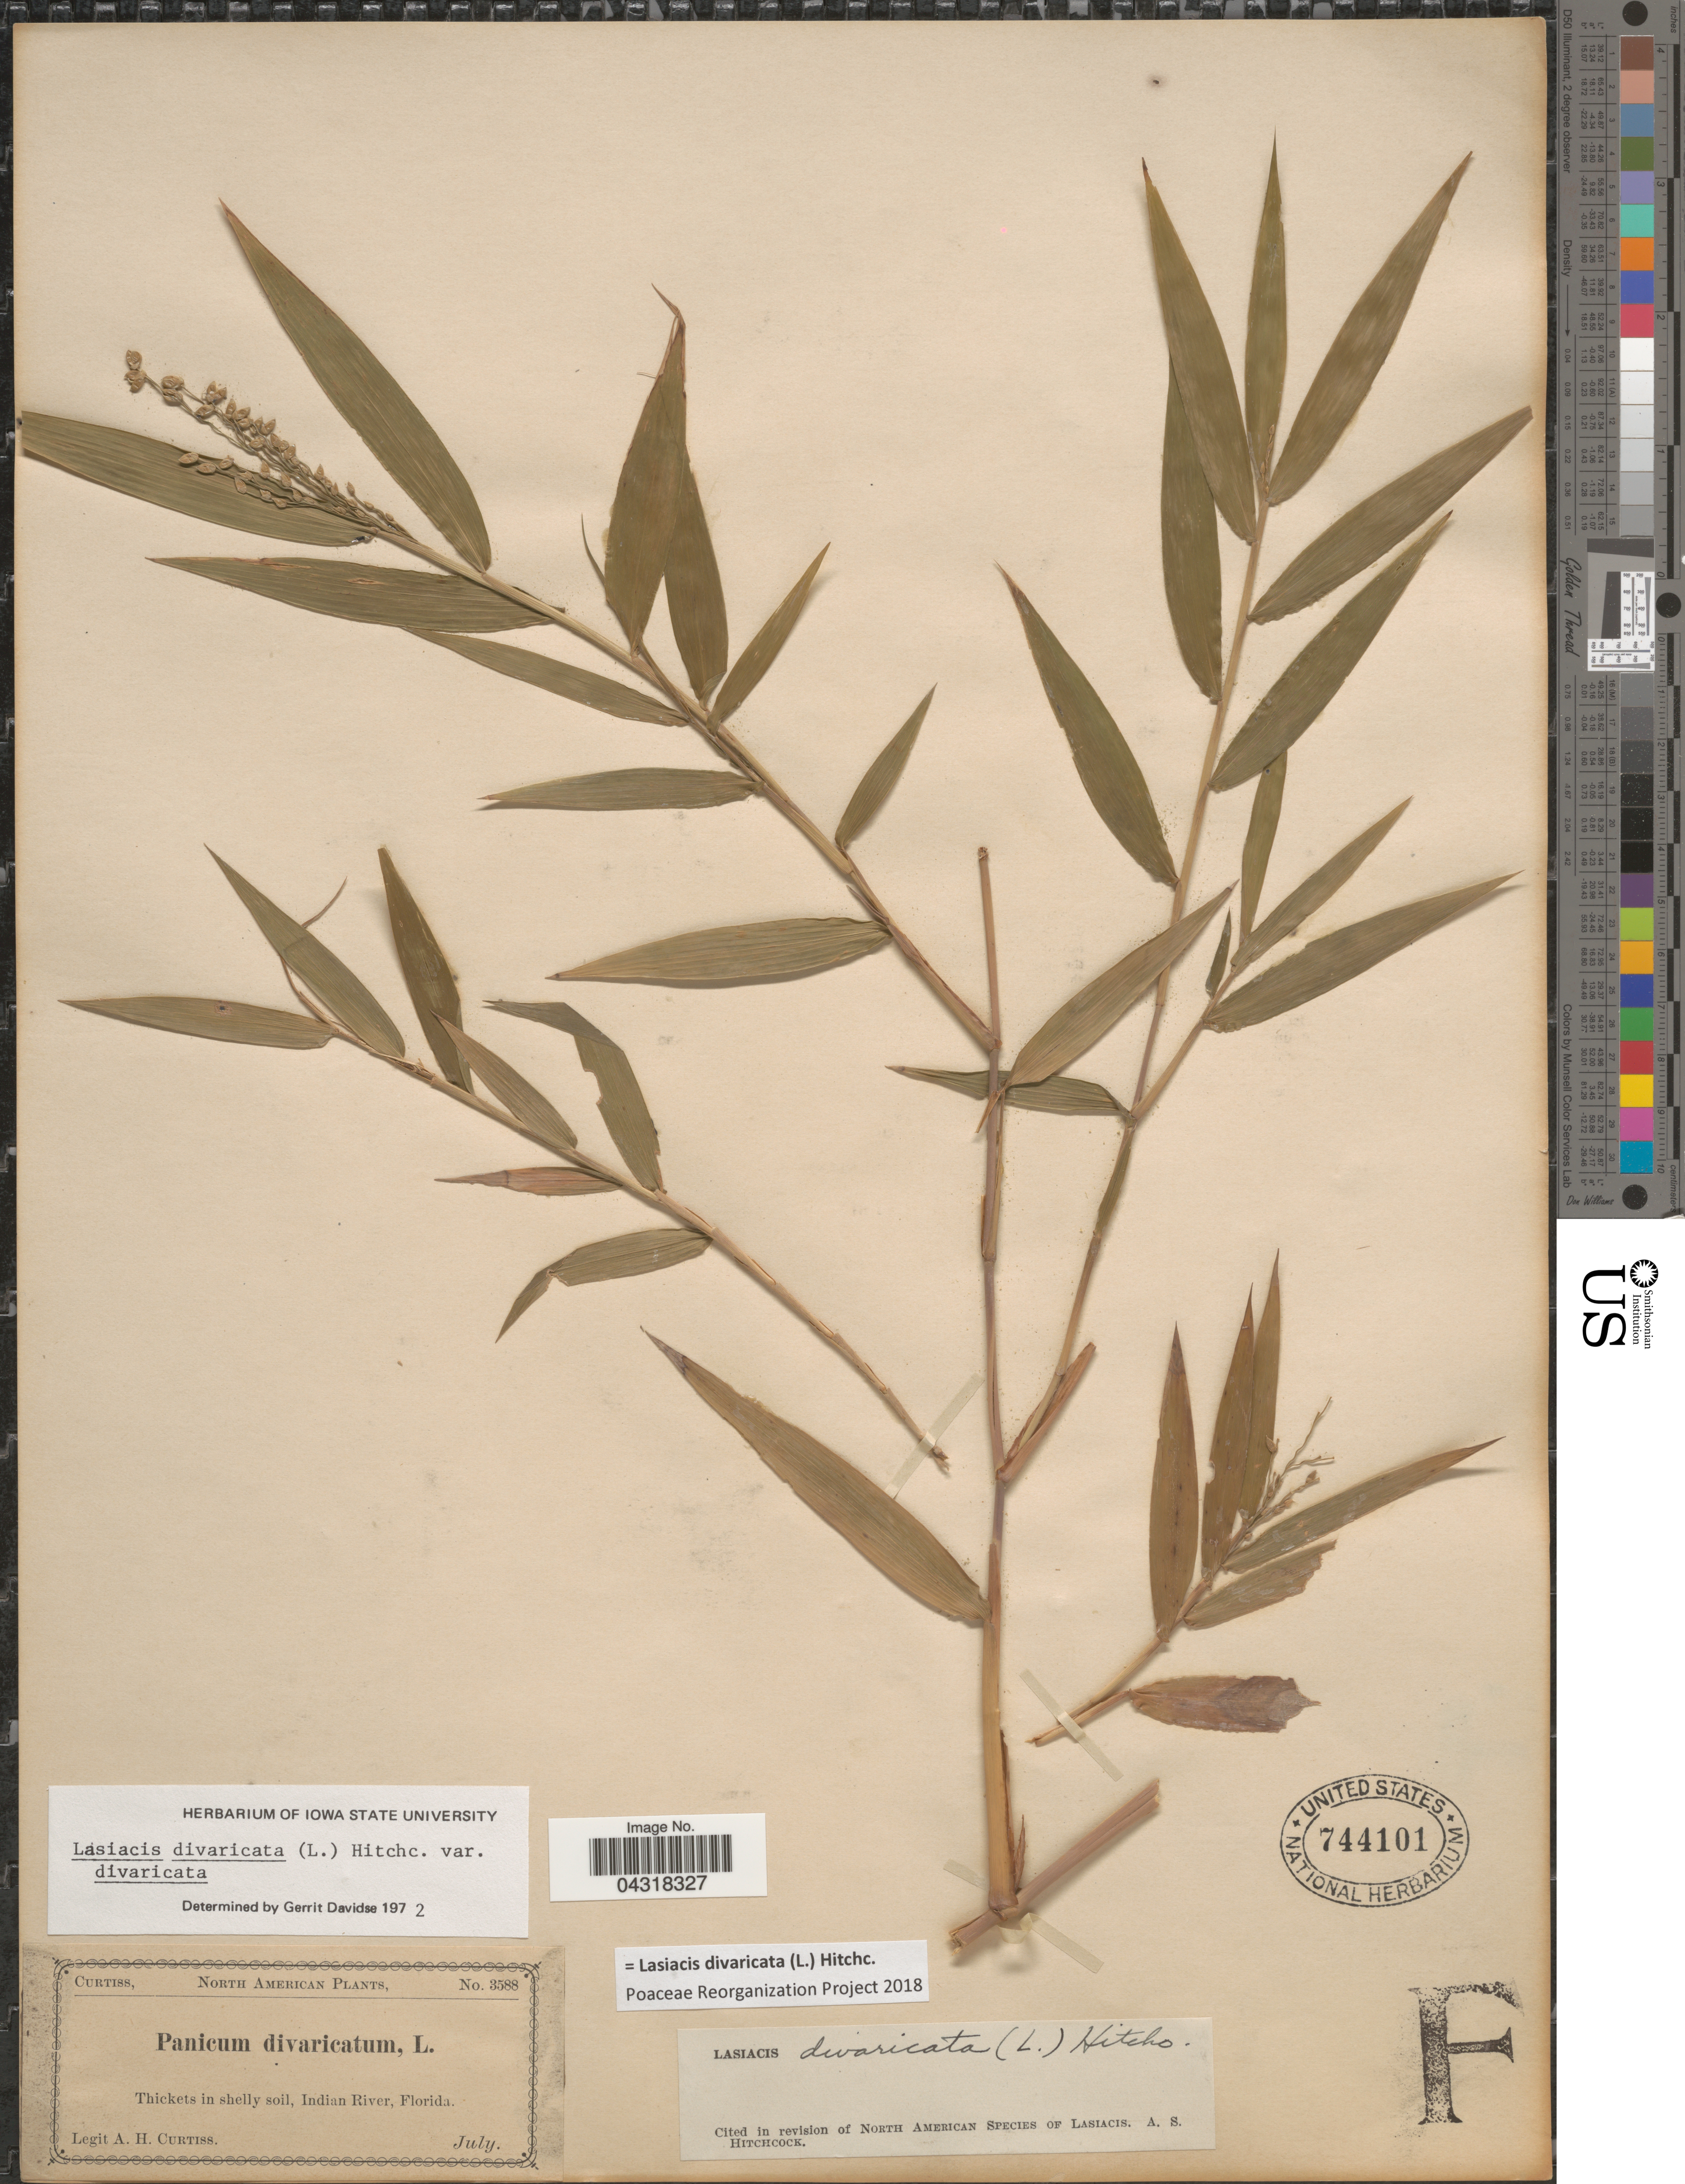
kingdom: Plantae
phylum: Tracheophyta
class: Liliopsida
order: Poales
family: Poaceae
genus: Lasiacis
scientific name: Lasiacis divaricata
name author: (L.) Hitchc.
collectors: A. H. Curtiss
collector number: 3588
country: United States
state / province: Florida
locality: Thickets in shelly soil, Indian River.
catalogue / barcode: US 744101